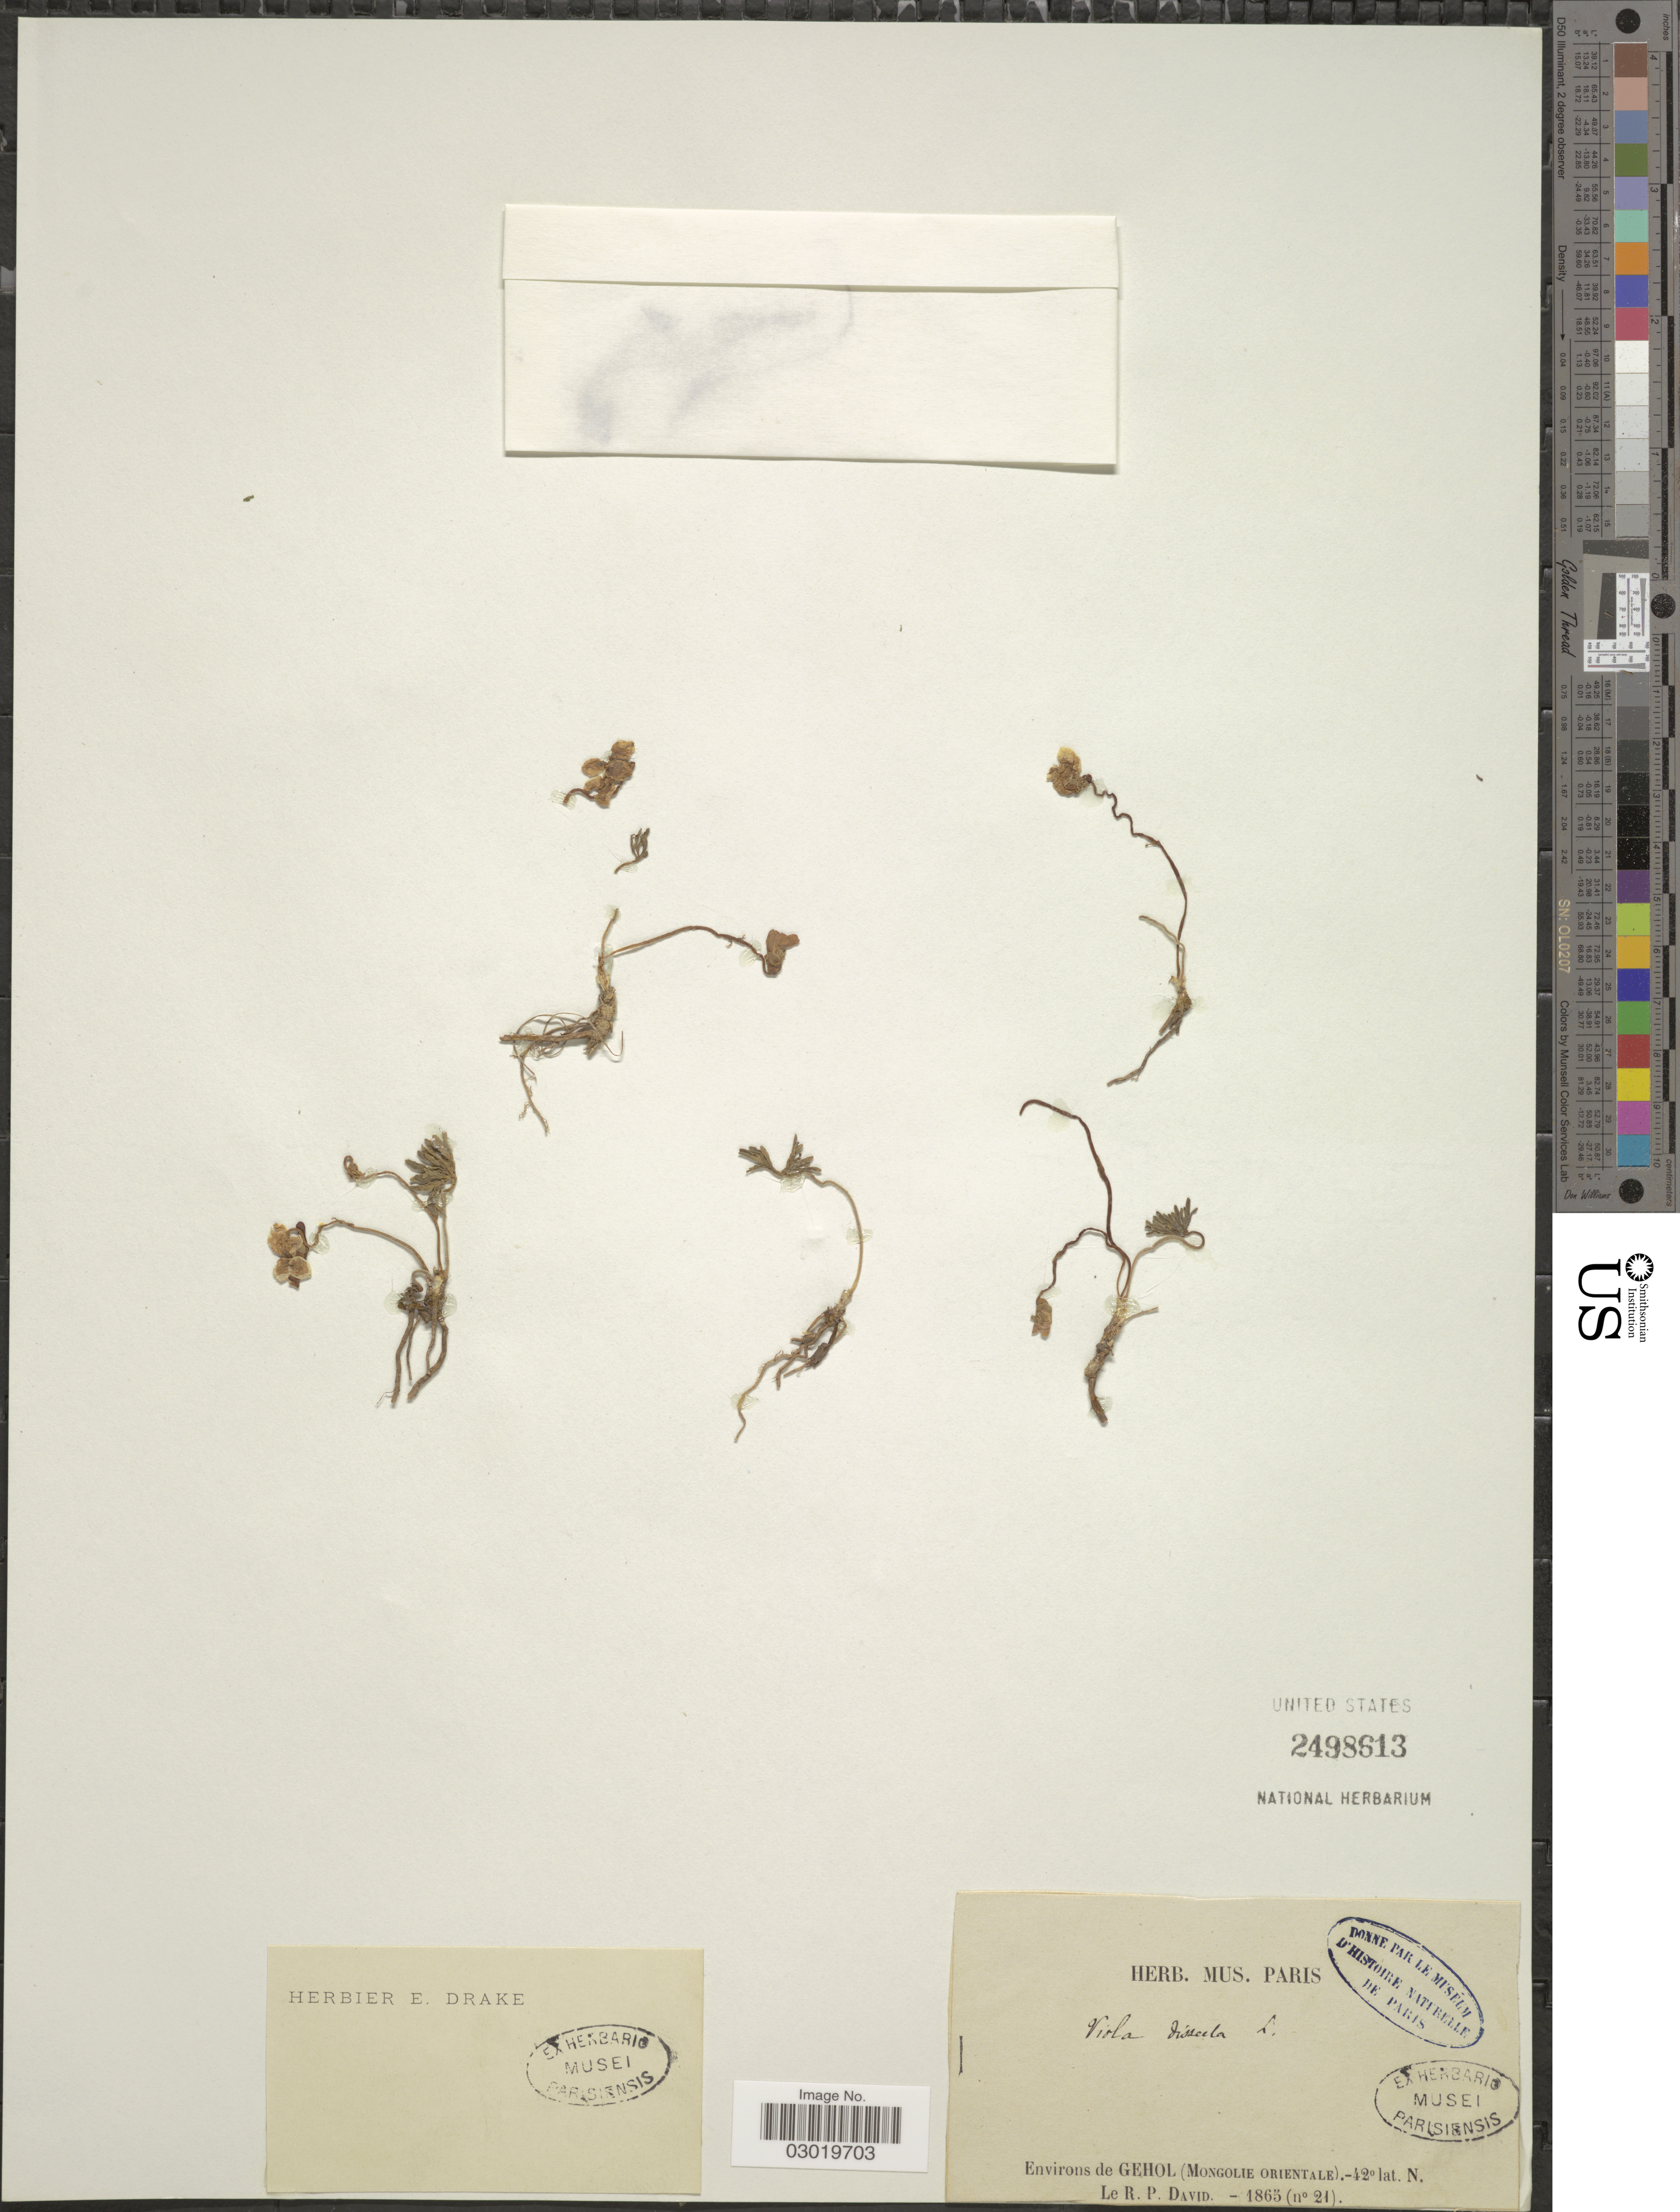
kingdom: Plantae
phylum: Tracheophyta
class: Magnoliopsida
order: Malpighiales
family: Violaceae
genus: Viola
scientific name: Viola dissecta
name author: Ledeb.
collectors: R. David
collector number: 21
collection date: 1865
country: Mongolia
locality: Environs de Gehol (Mongolie Orientale).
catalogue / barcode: US 2498613